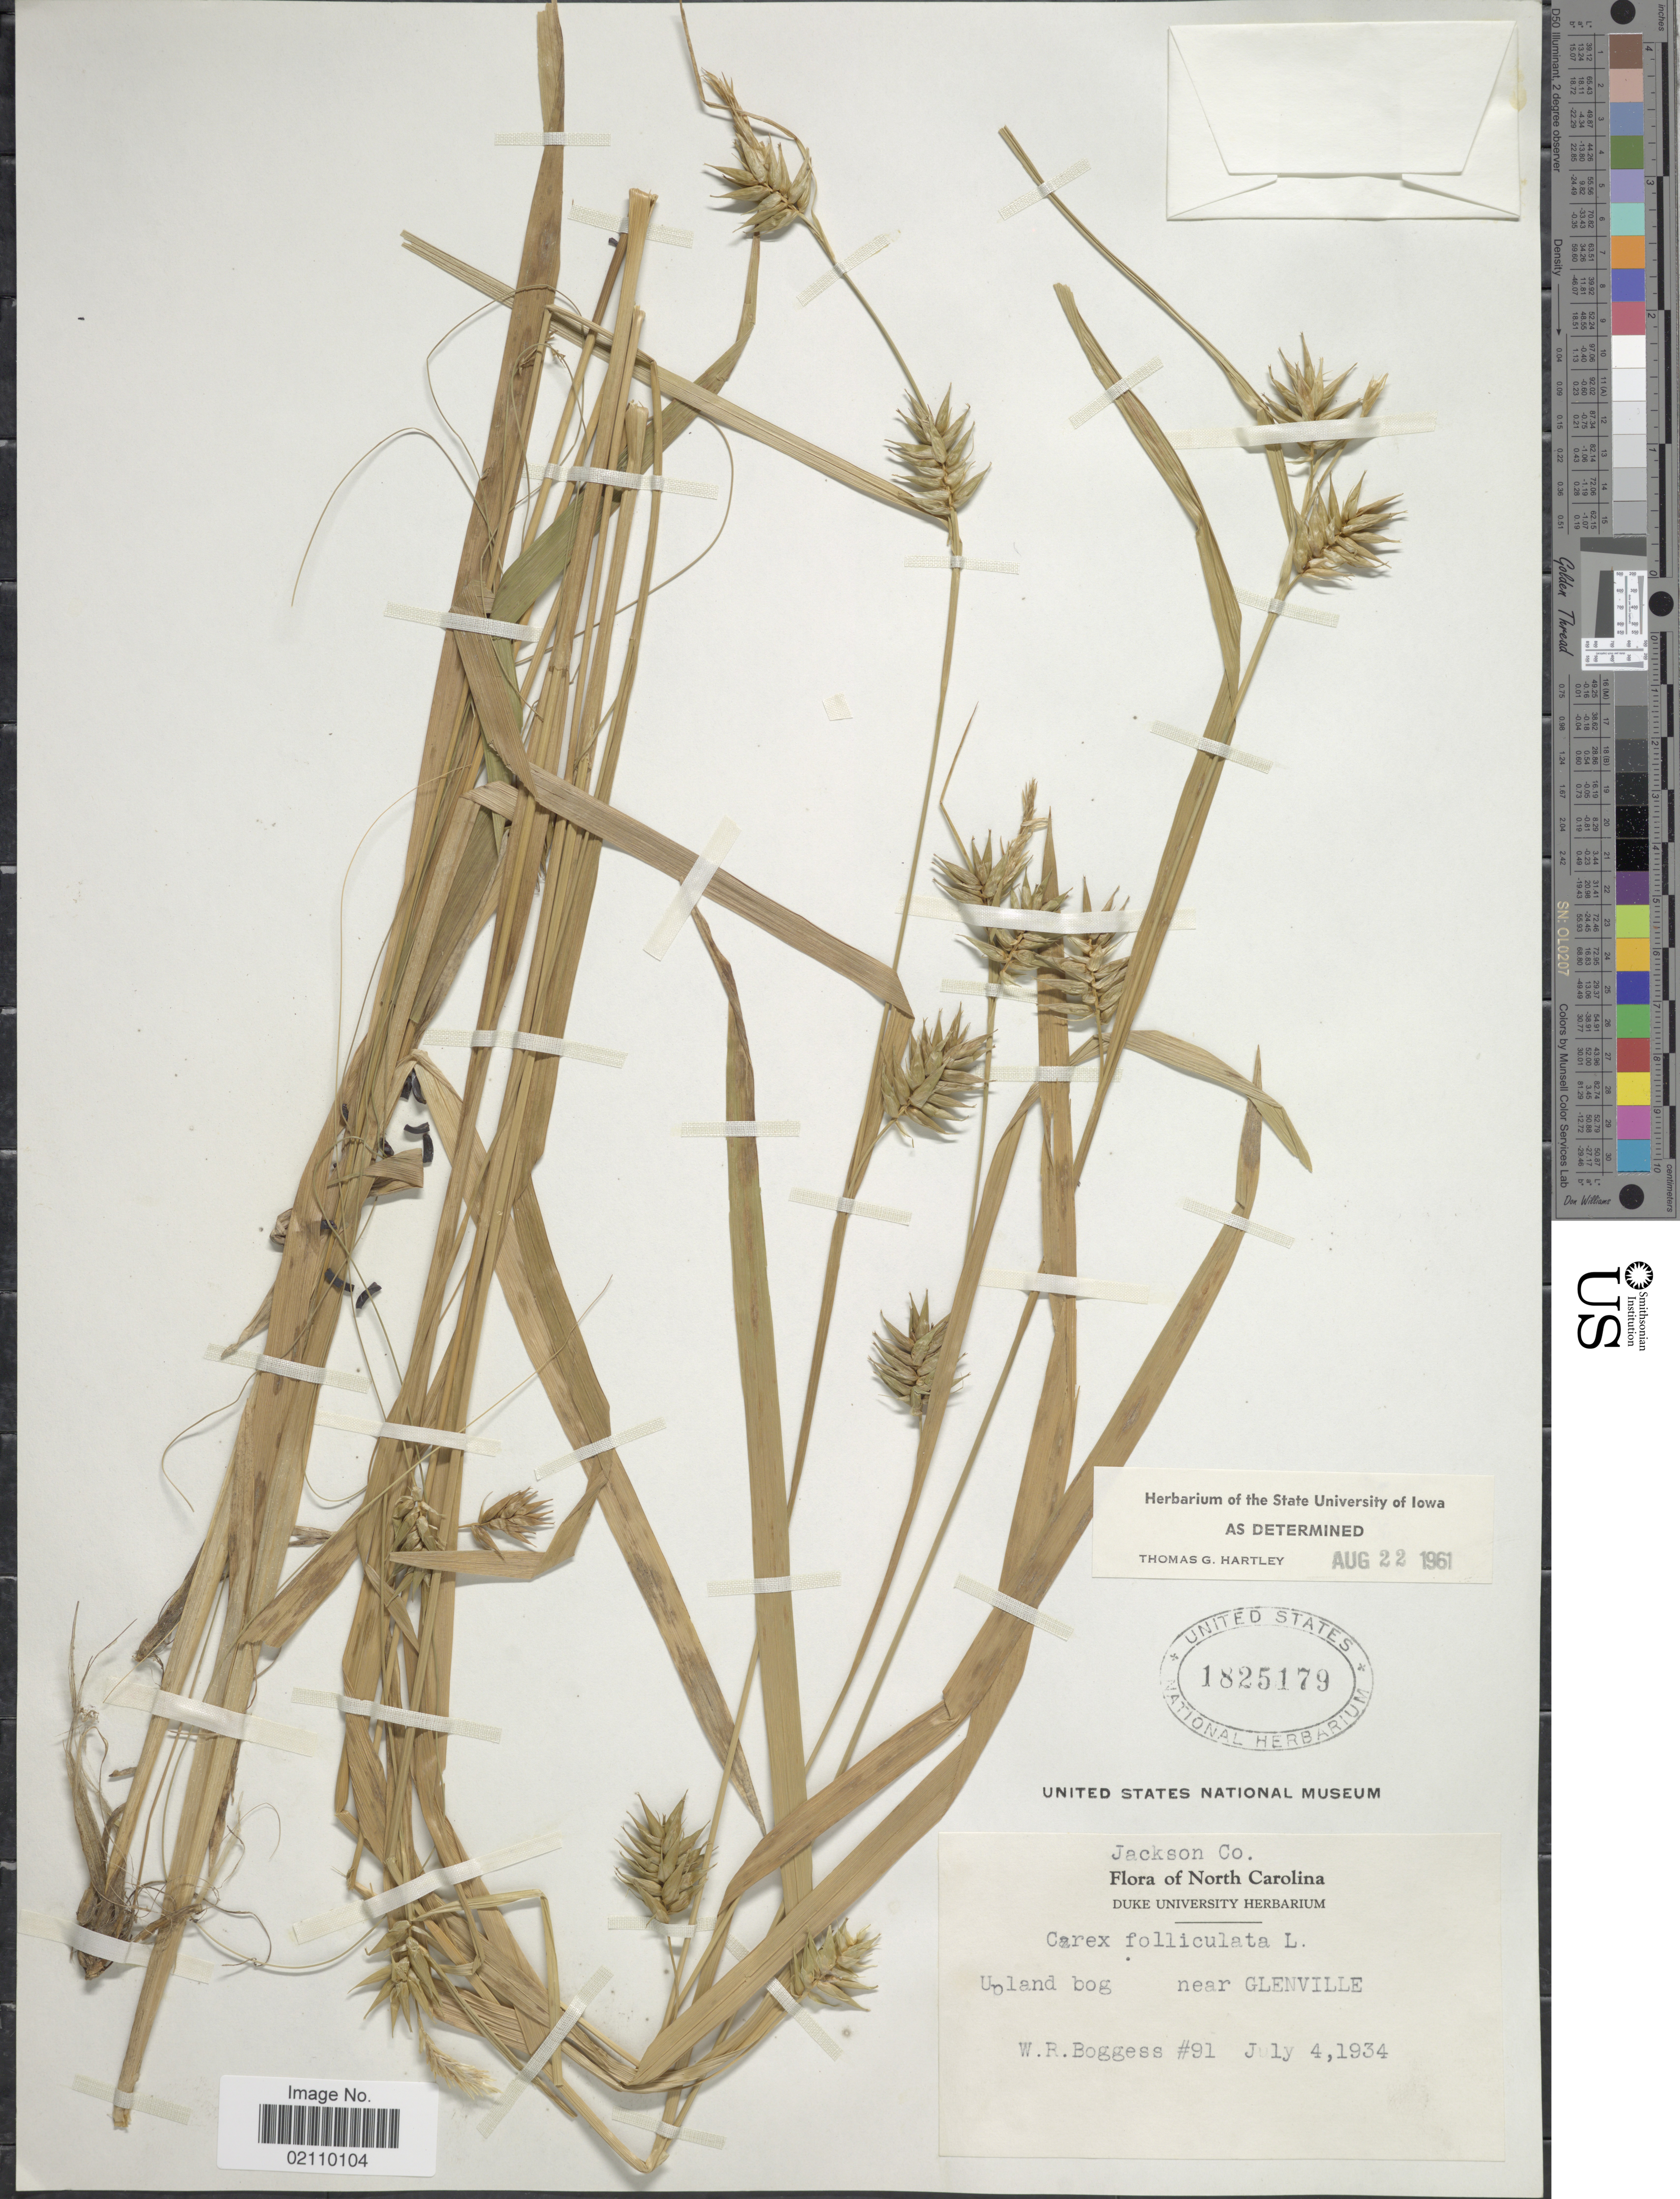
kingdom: Plantae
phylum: Tracheophyta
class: Liliopsida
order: Poales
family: Cyperaceae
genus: Carex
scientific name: Carex folliculata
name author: L.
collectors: W. Boggess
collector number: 91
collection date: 1934-07-04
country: United States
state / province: North Carolina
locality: Jackson Co., upland bog near Glenville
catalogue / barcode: US 1825179